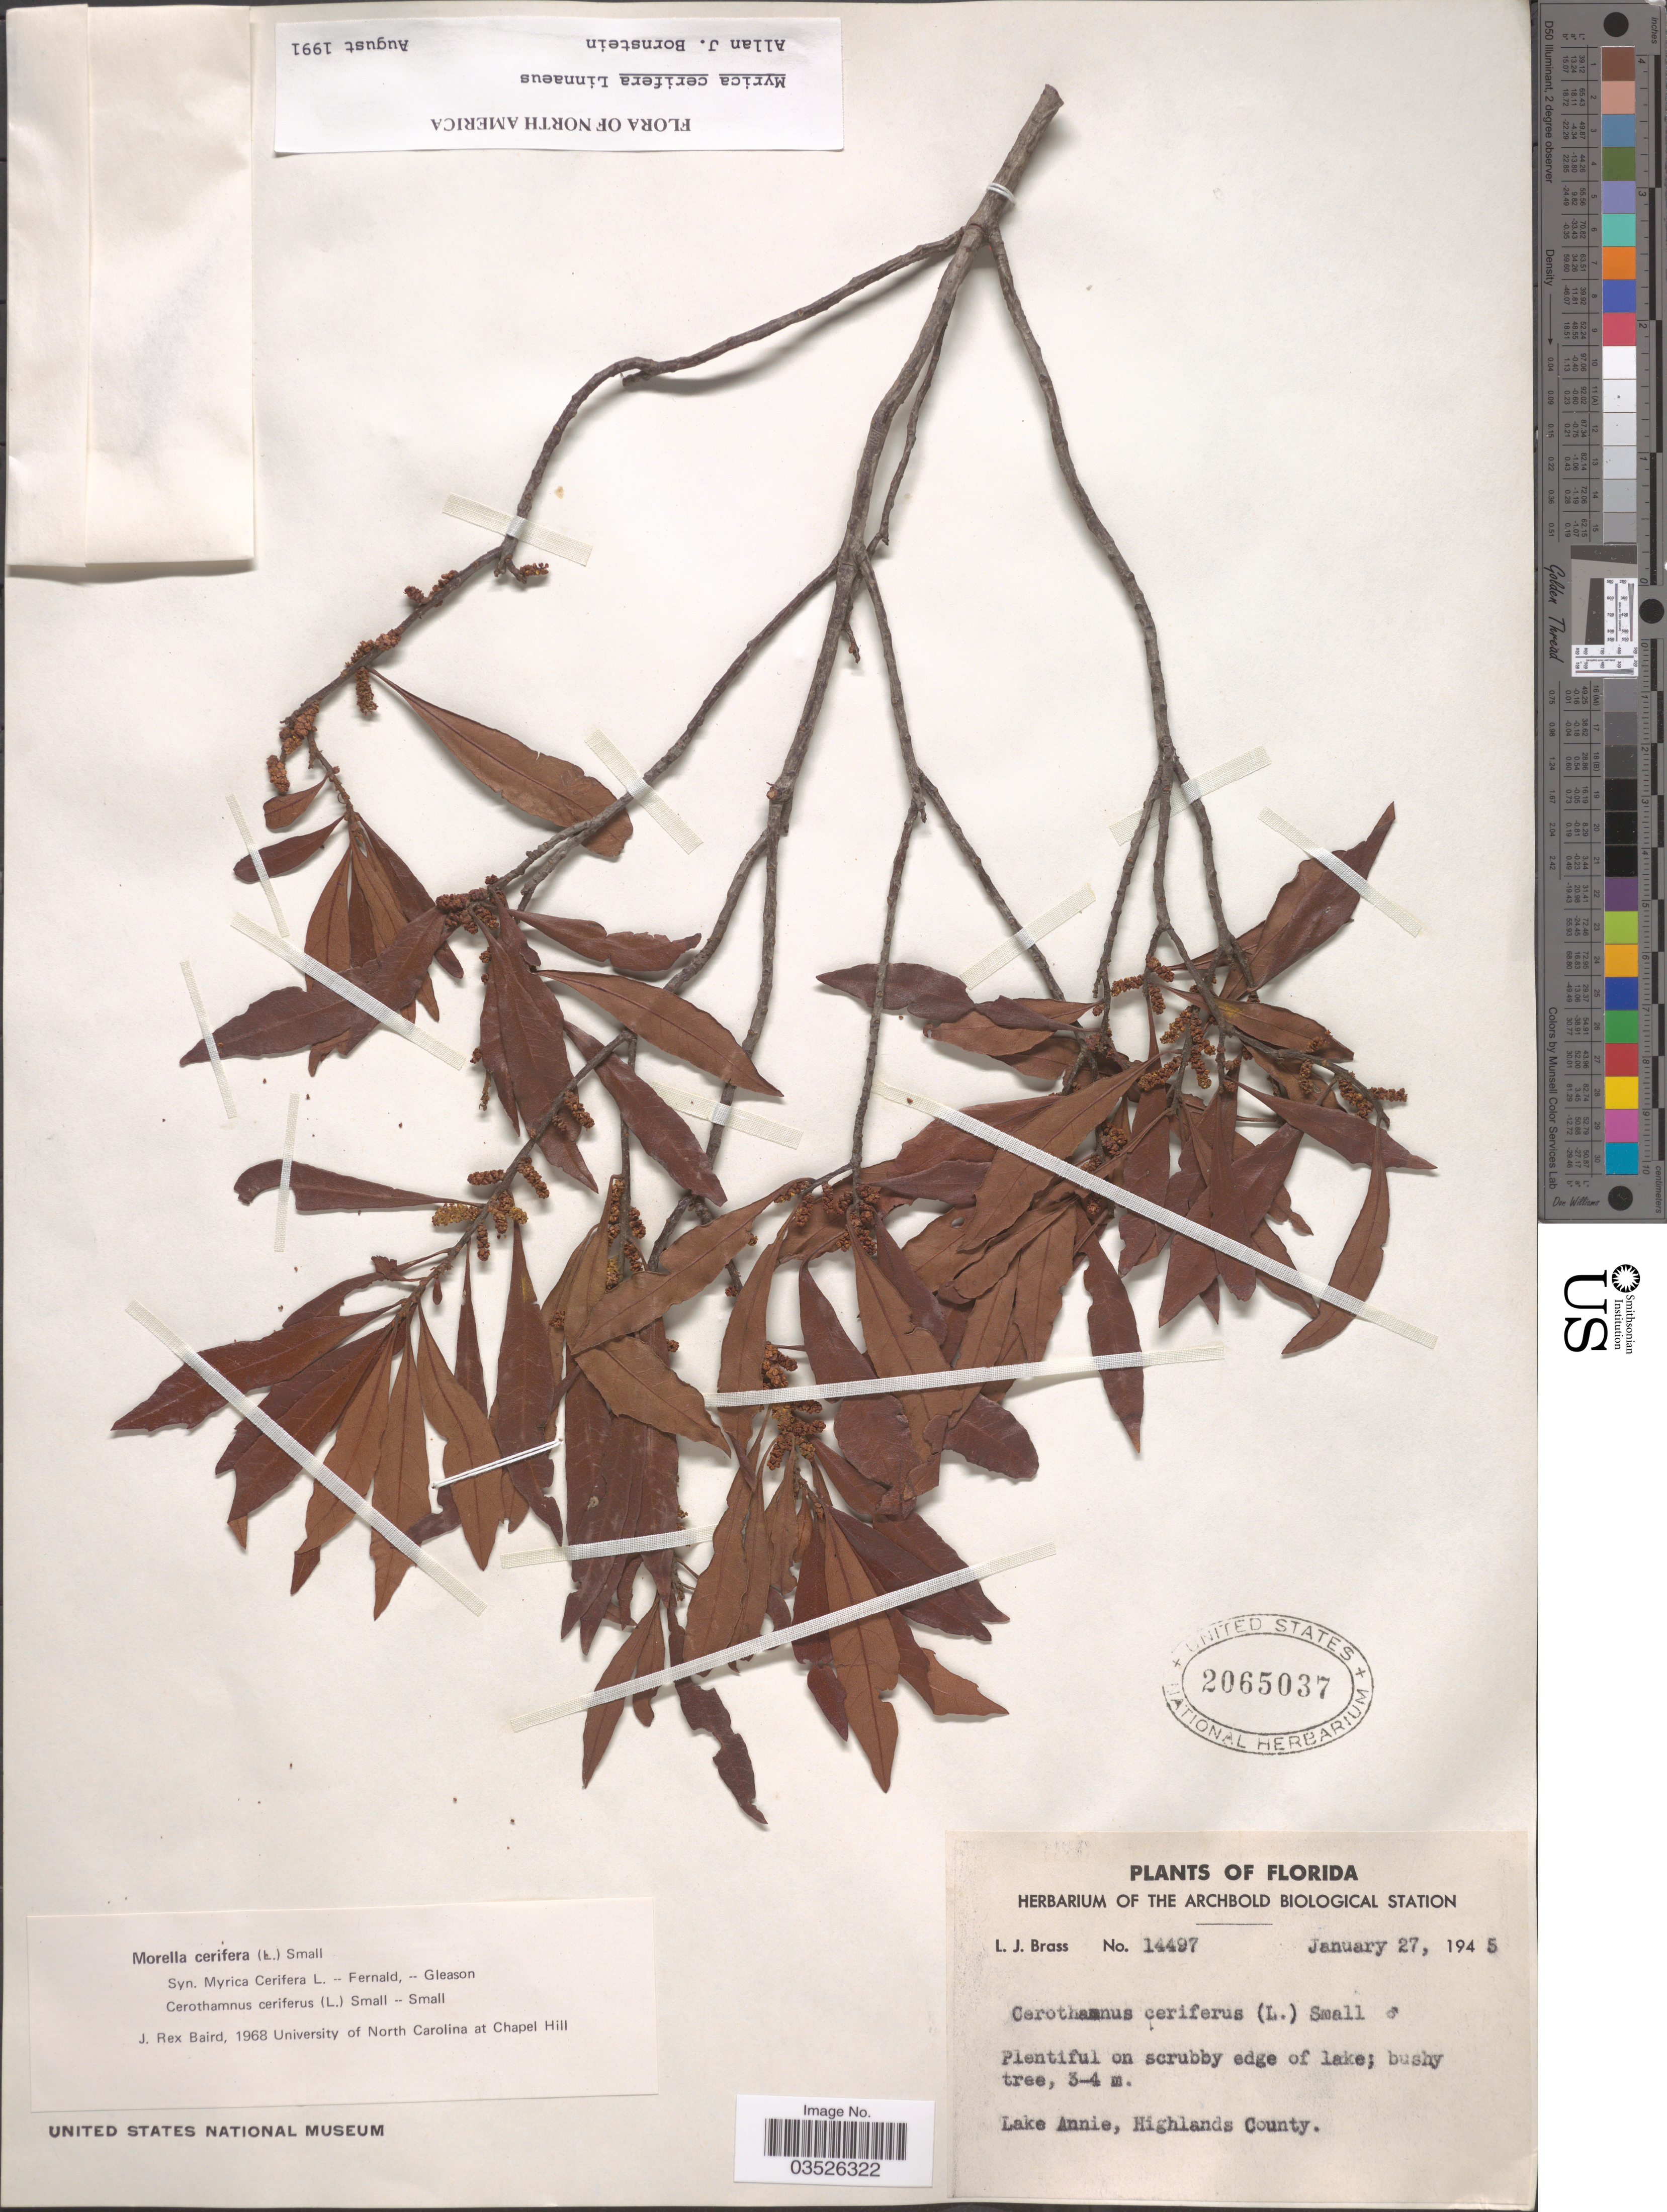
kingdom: Plantae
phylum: Tracheophyta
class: Magnoliopsida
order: Fagales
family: Myricaceae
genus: Morella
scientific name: Morella cerifera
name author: (L.) Small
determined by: Baird, James Rex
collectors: L. J. Brass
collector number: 14497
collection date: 1945-01-27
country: United States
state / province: Florida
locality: Lake Annie, Highlands County.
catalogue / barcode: US 2065037